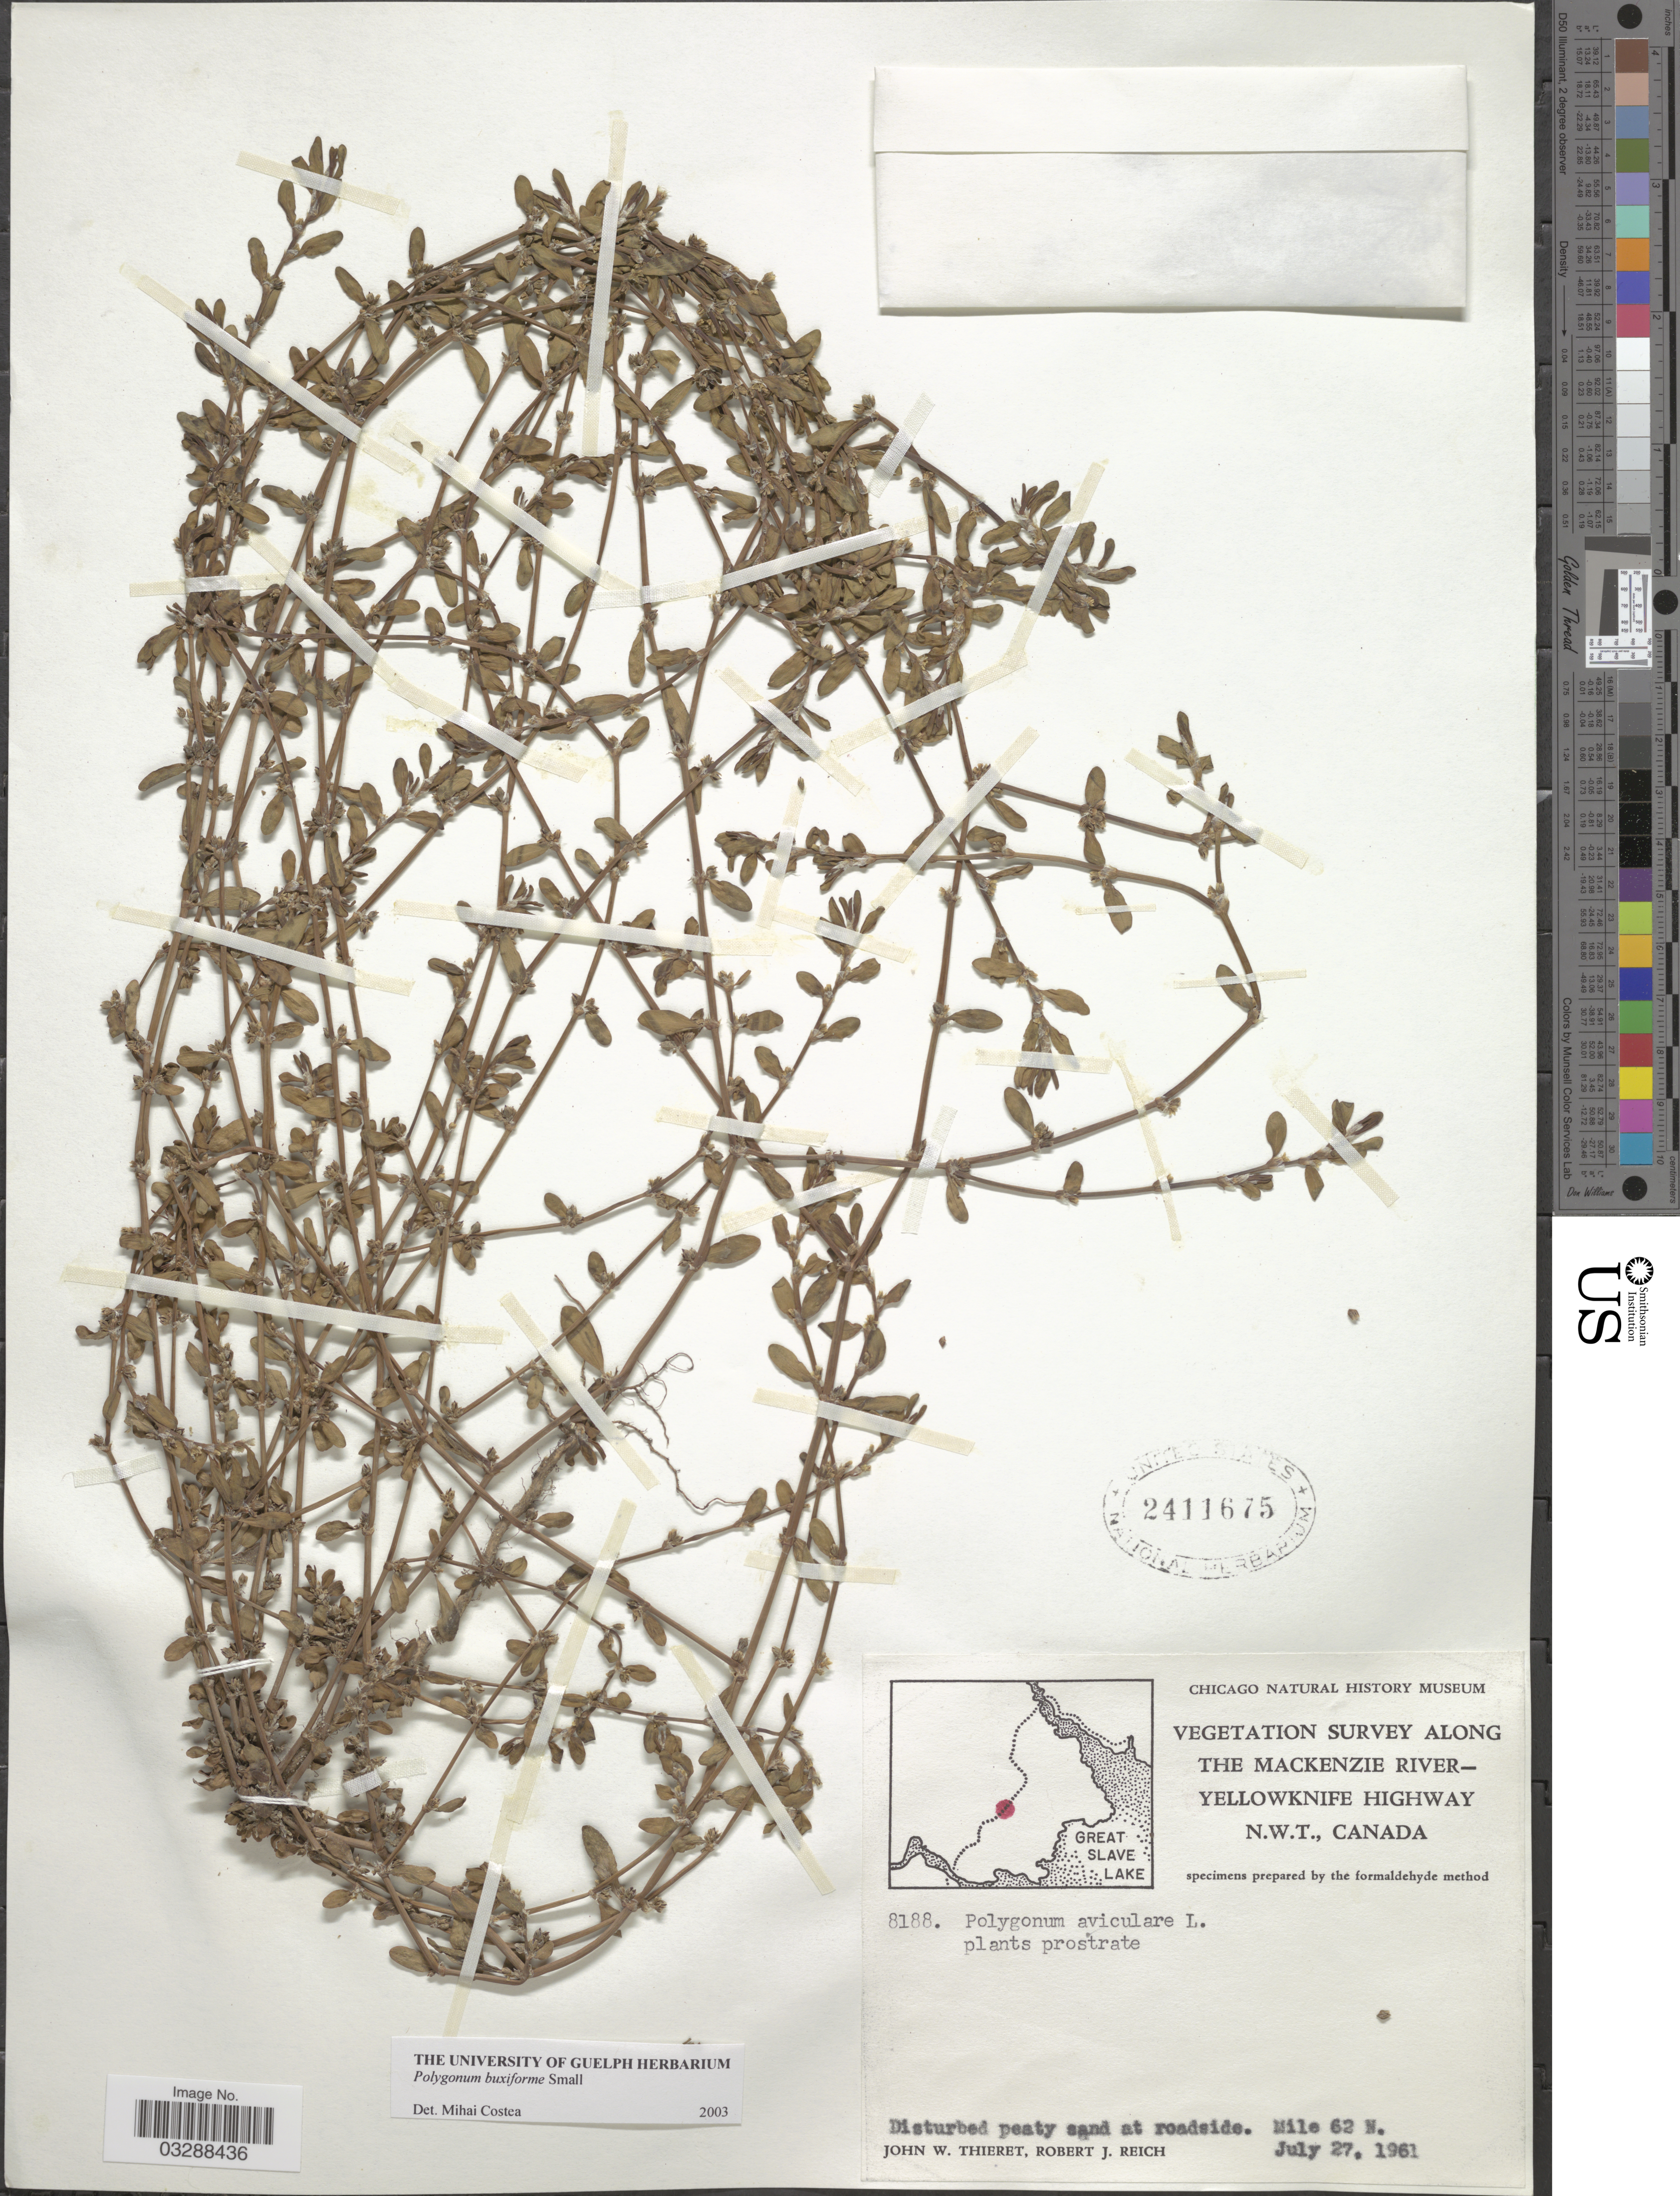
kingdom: Plantae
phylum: Tracheophyta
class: Magnoliopsida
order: Caryophyllales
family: Polygonaceae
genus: Polygonum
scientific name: Polygonum buxiforme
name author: Small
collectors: J. W. Thieret & R. Reich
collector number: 8188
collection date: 1961-07-27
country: Canada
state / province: Northwest Territories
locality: Along the Mackenzie River - Yellowknife Highway, Mile 62 N.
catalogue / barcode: US 2411675